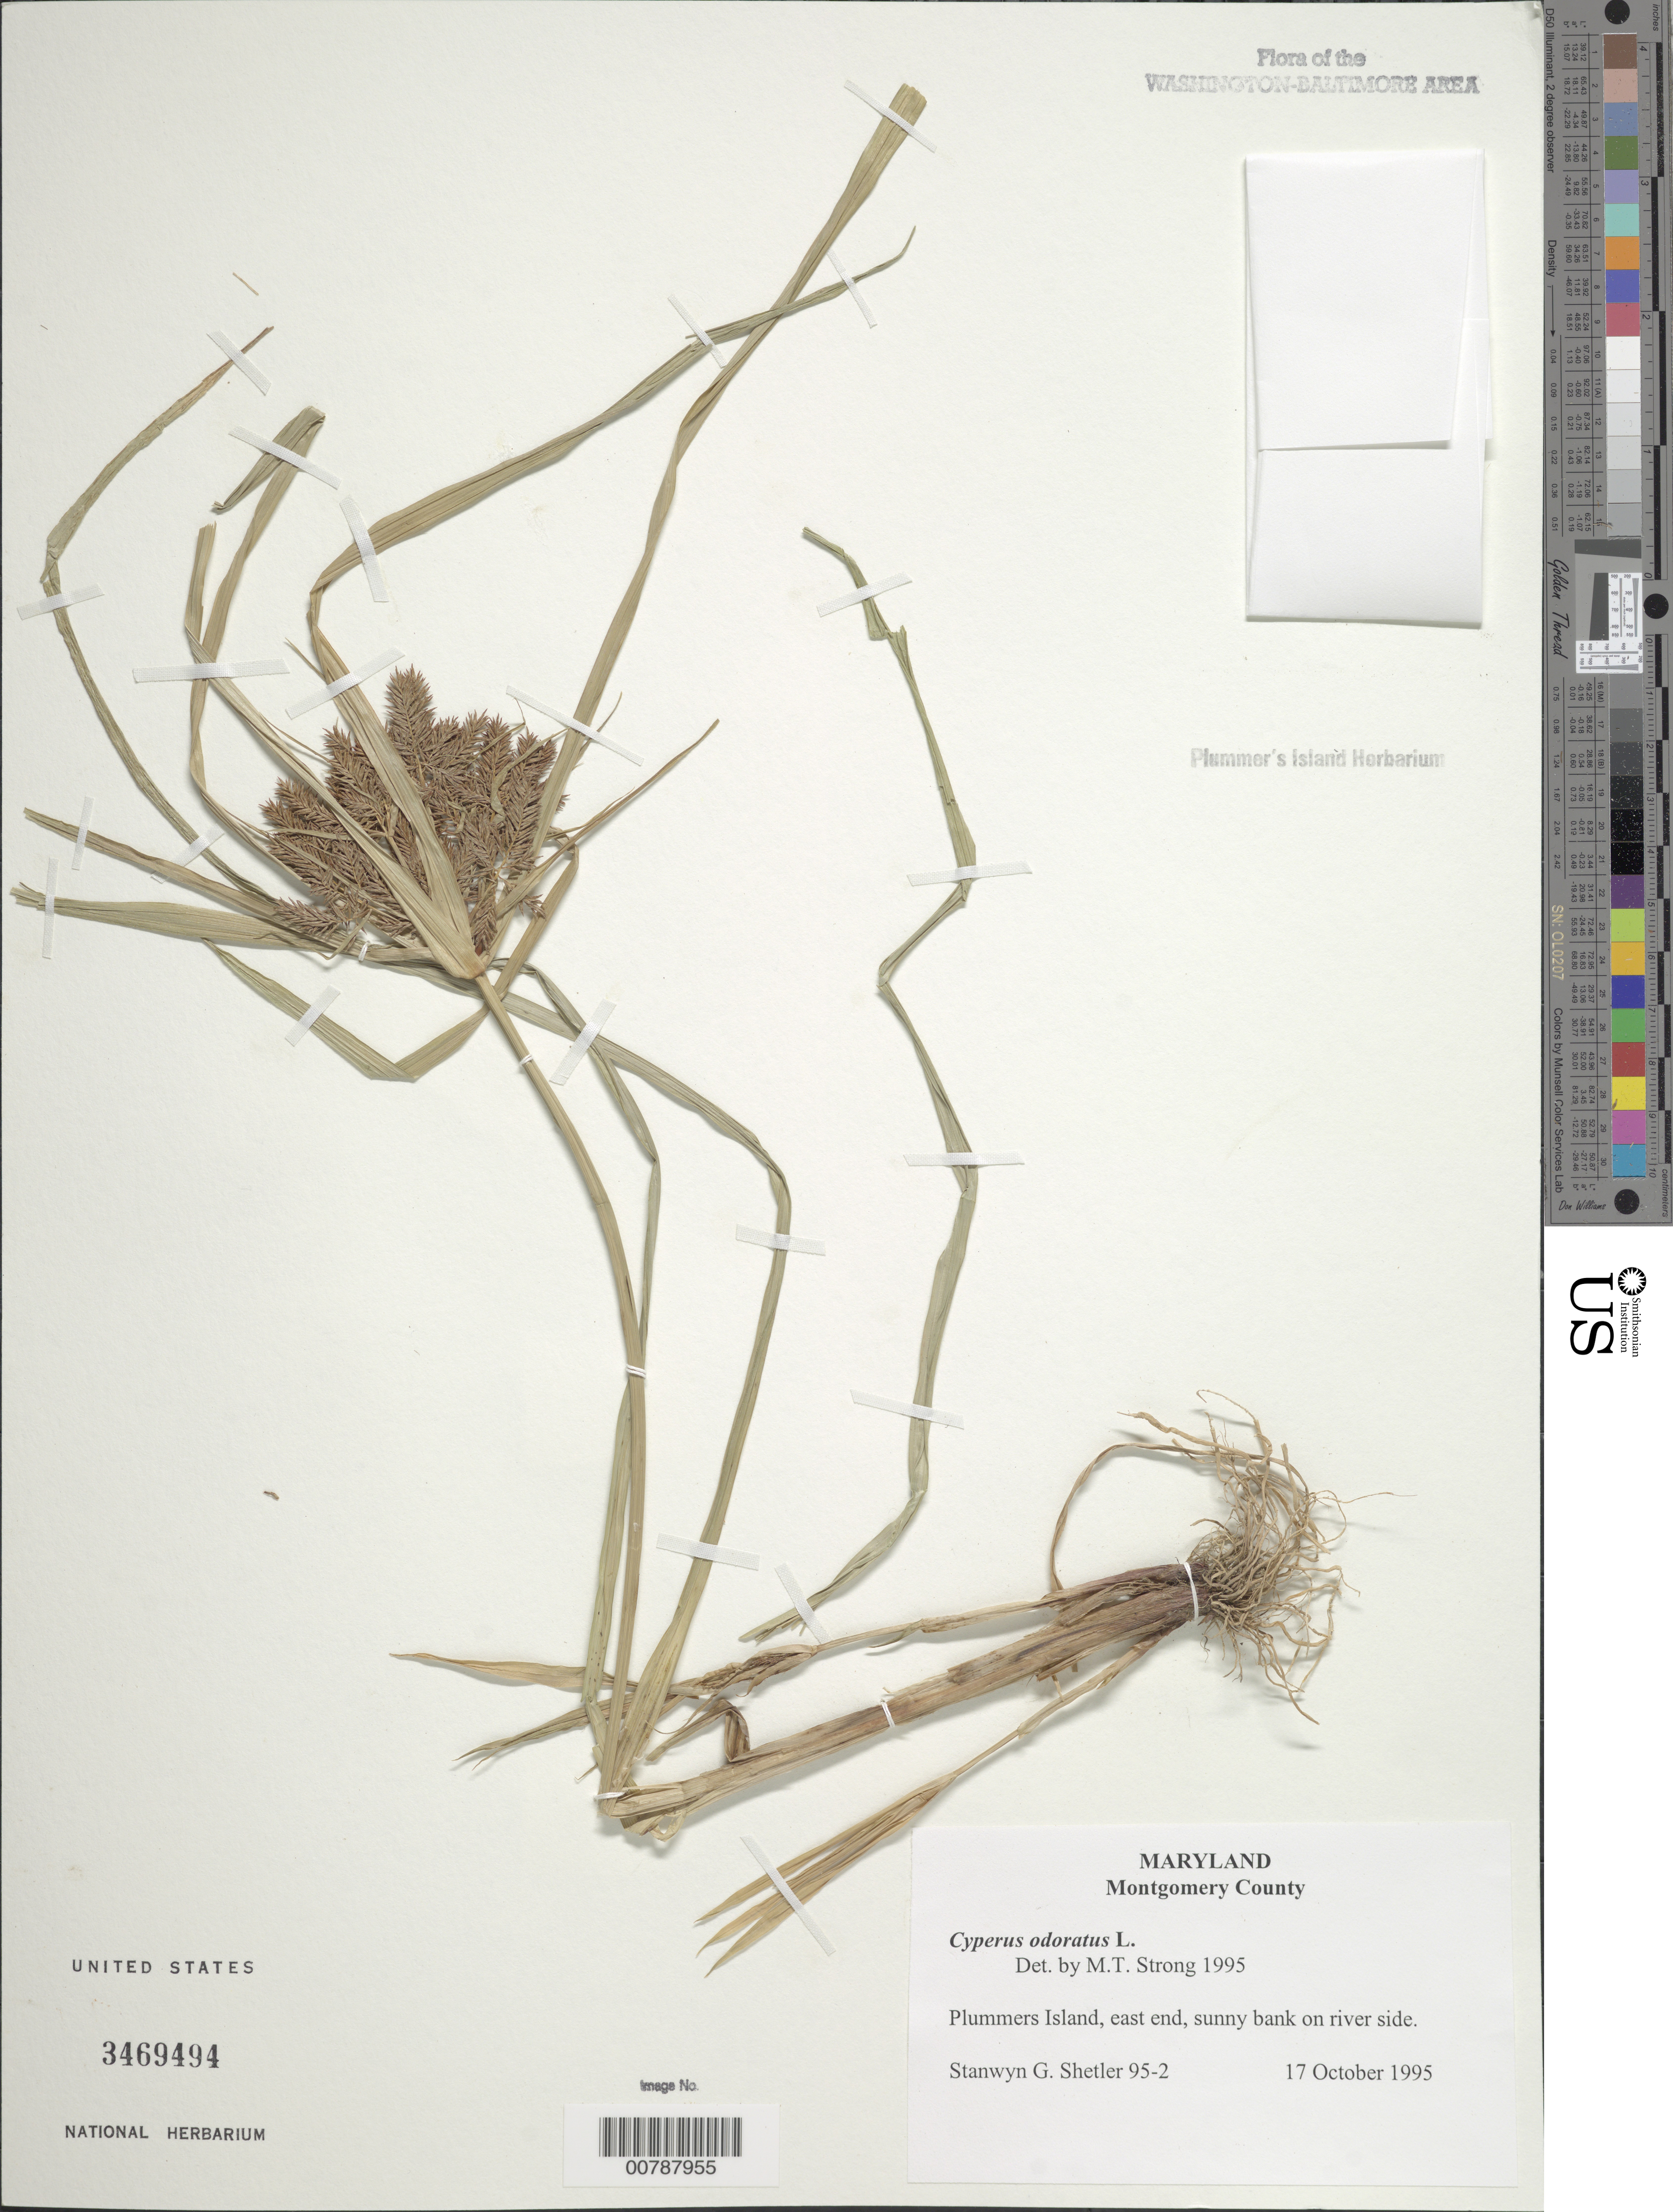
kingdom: Plantae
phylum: Tracheophyta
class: Liliopsida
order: Poales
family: Cyperaceae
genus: Cyperus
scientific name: Cyperus odoratus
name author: L.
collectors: S. Shetler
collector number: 95-2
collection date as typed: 17 Oct 1995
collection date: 1995-10-17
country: United States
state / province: Maryland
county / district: Montgomery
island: Plummers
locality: Plummers Island, east end, sunny bank on river side.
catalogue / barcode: US 3469494